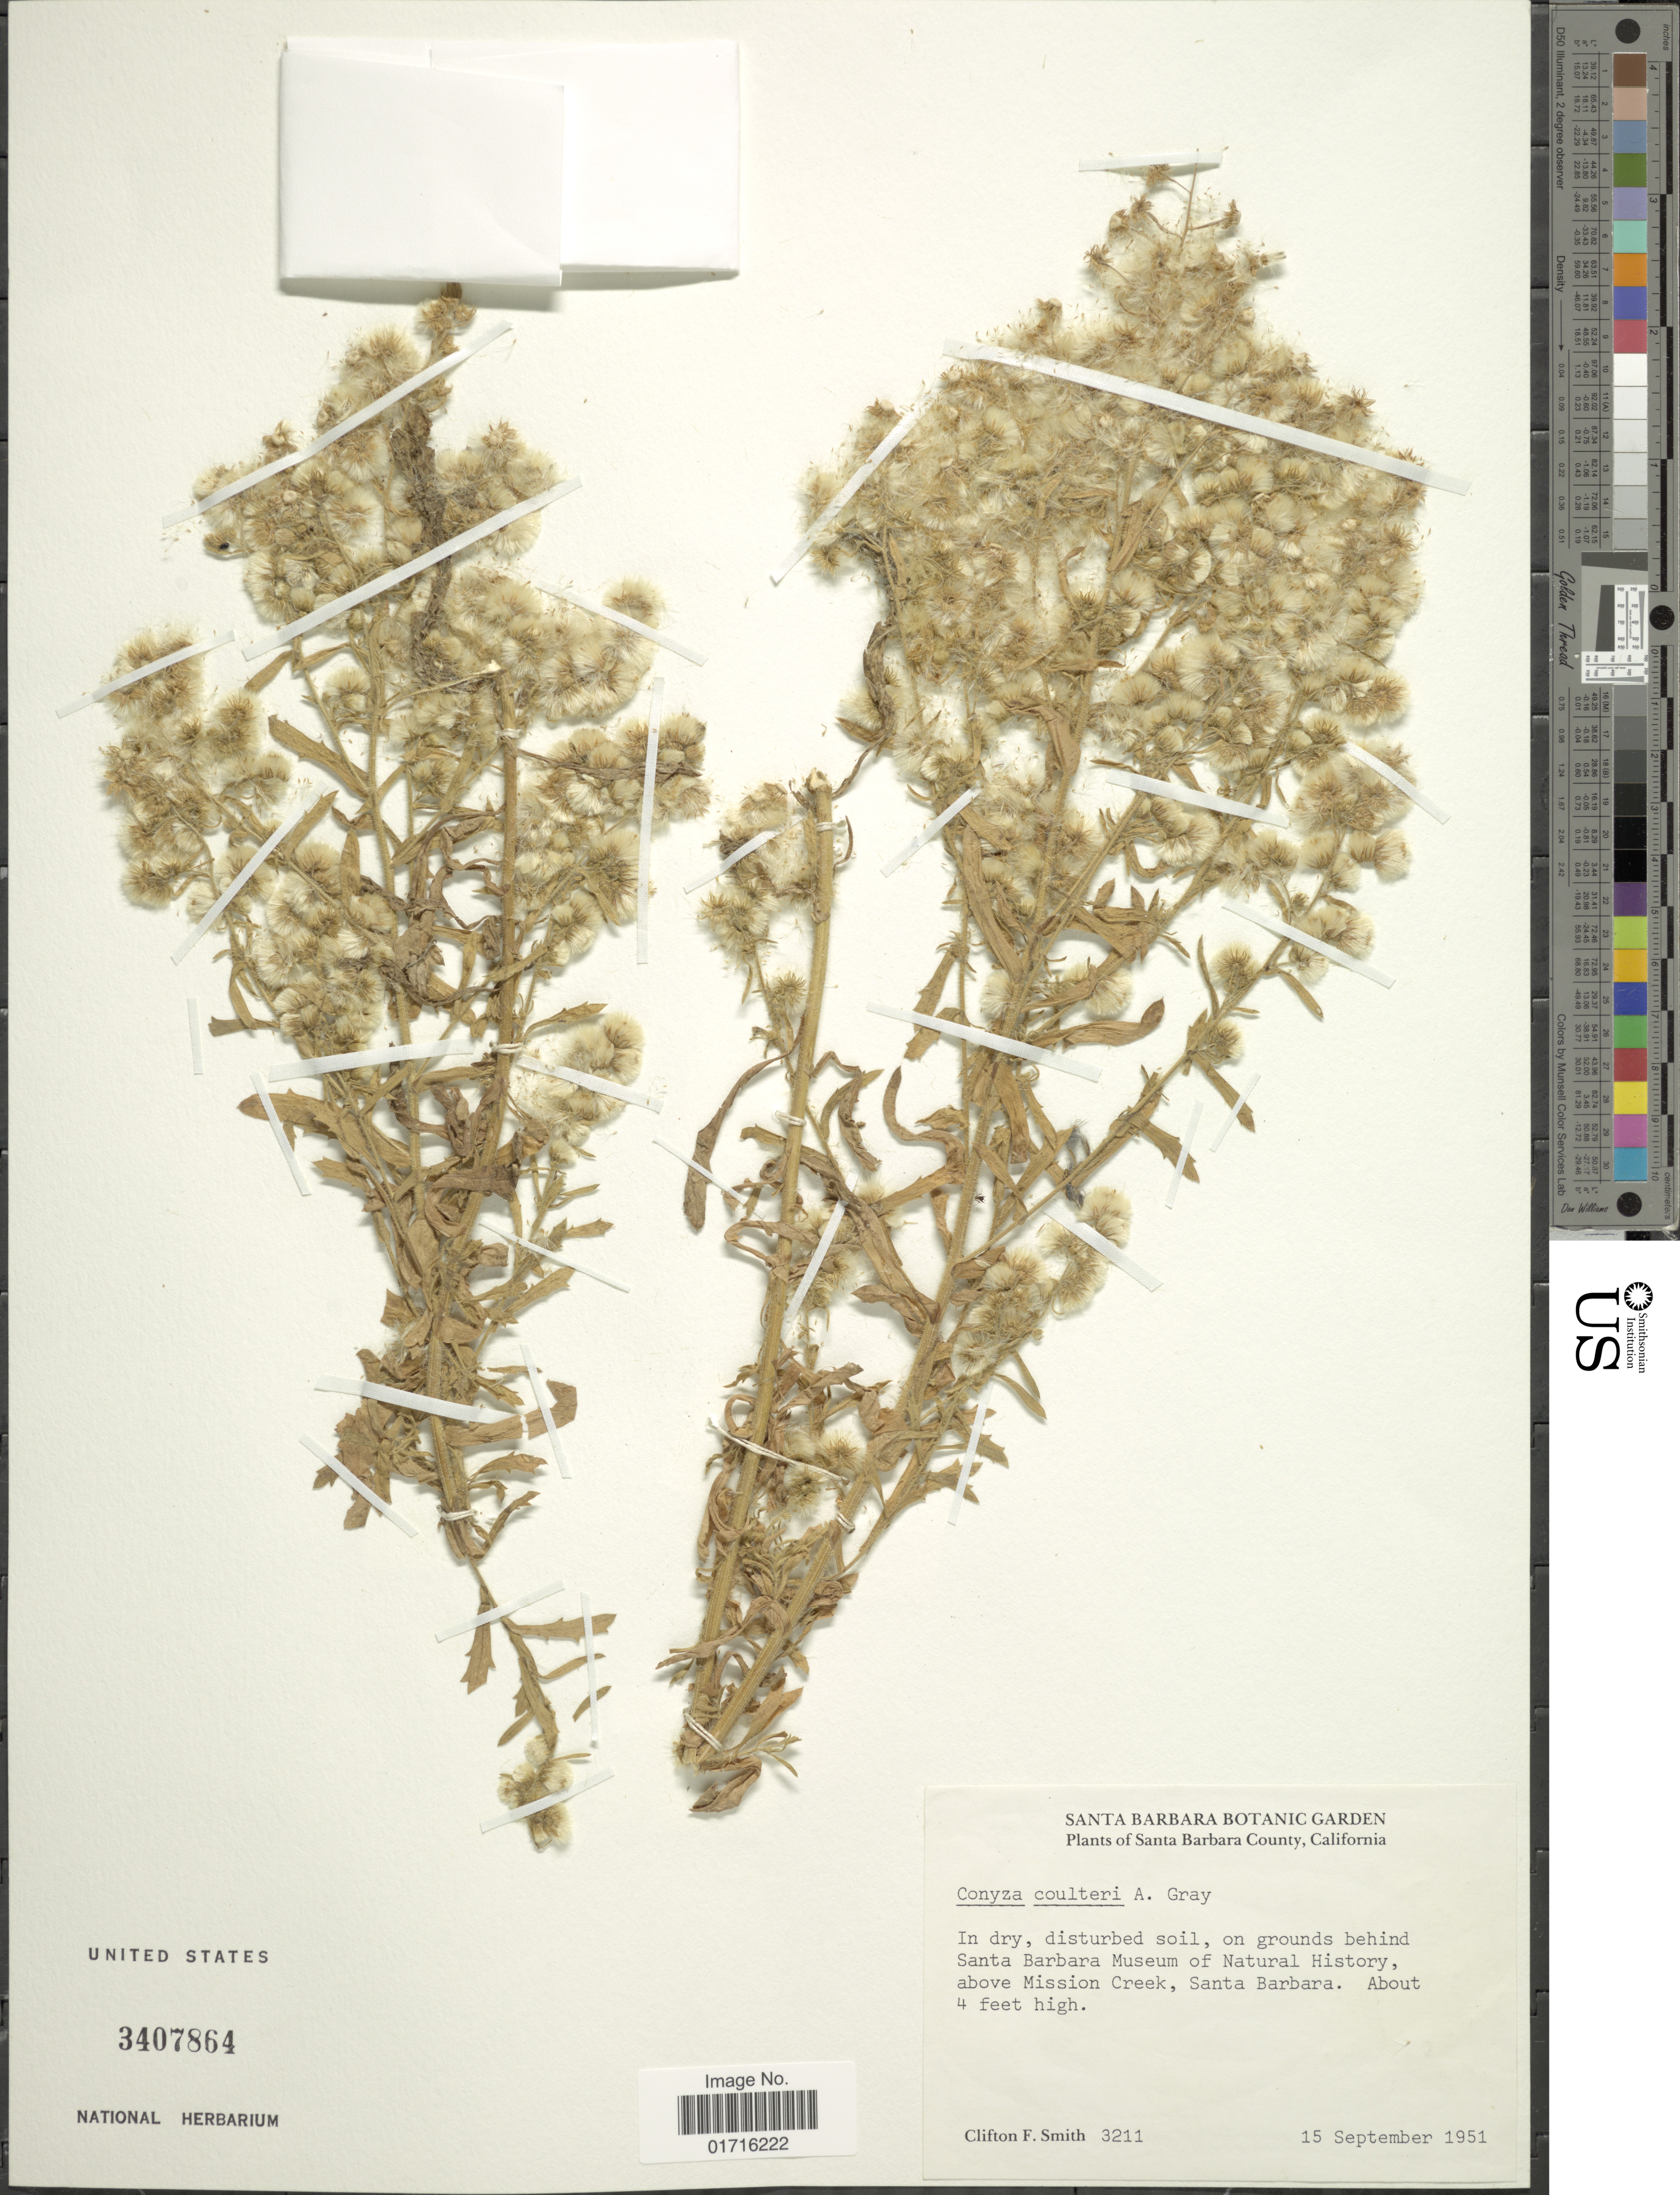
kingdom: Plantae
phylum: Tracheophyta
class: Magnoliopsida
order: Asterales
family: Asteraceae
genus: Conyza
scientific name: Conyza coulteri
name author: A. Gray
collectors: C. F. Smith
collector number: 3211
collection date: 1951-09-15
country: United States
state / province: California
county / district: Santa Barbara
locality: Santa Barbara County, above Mission Creek, Santa Barbara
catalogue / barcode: US 3407864